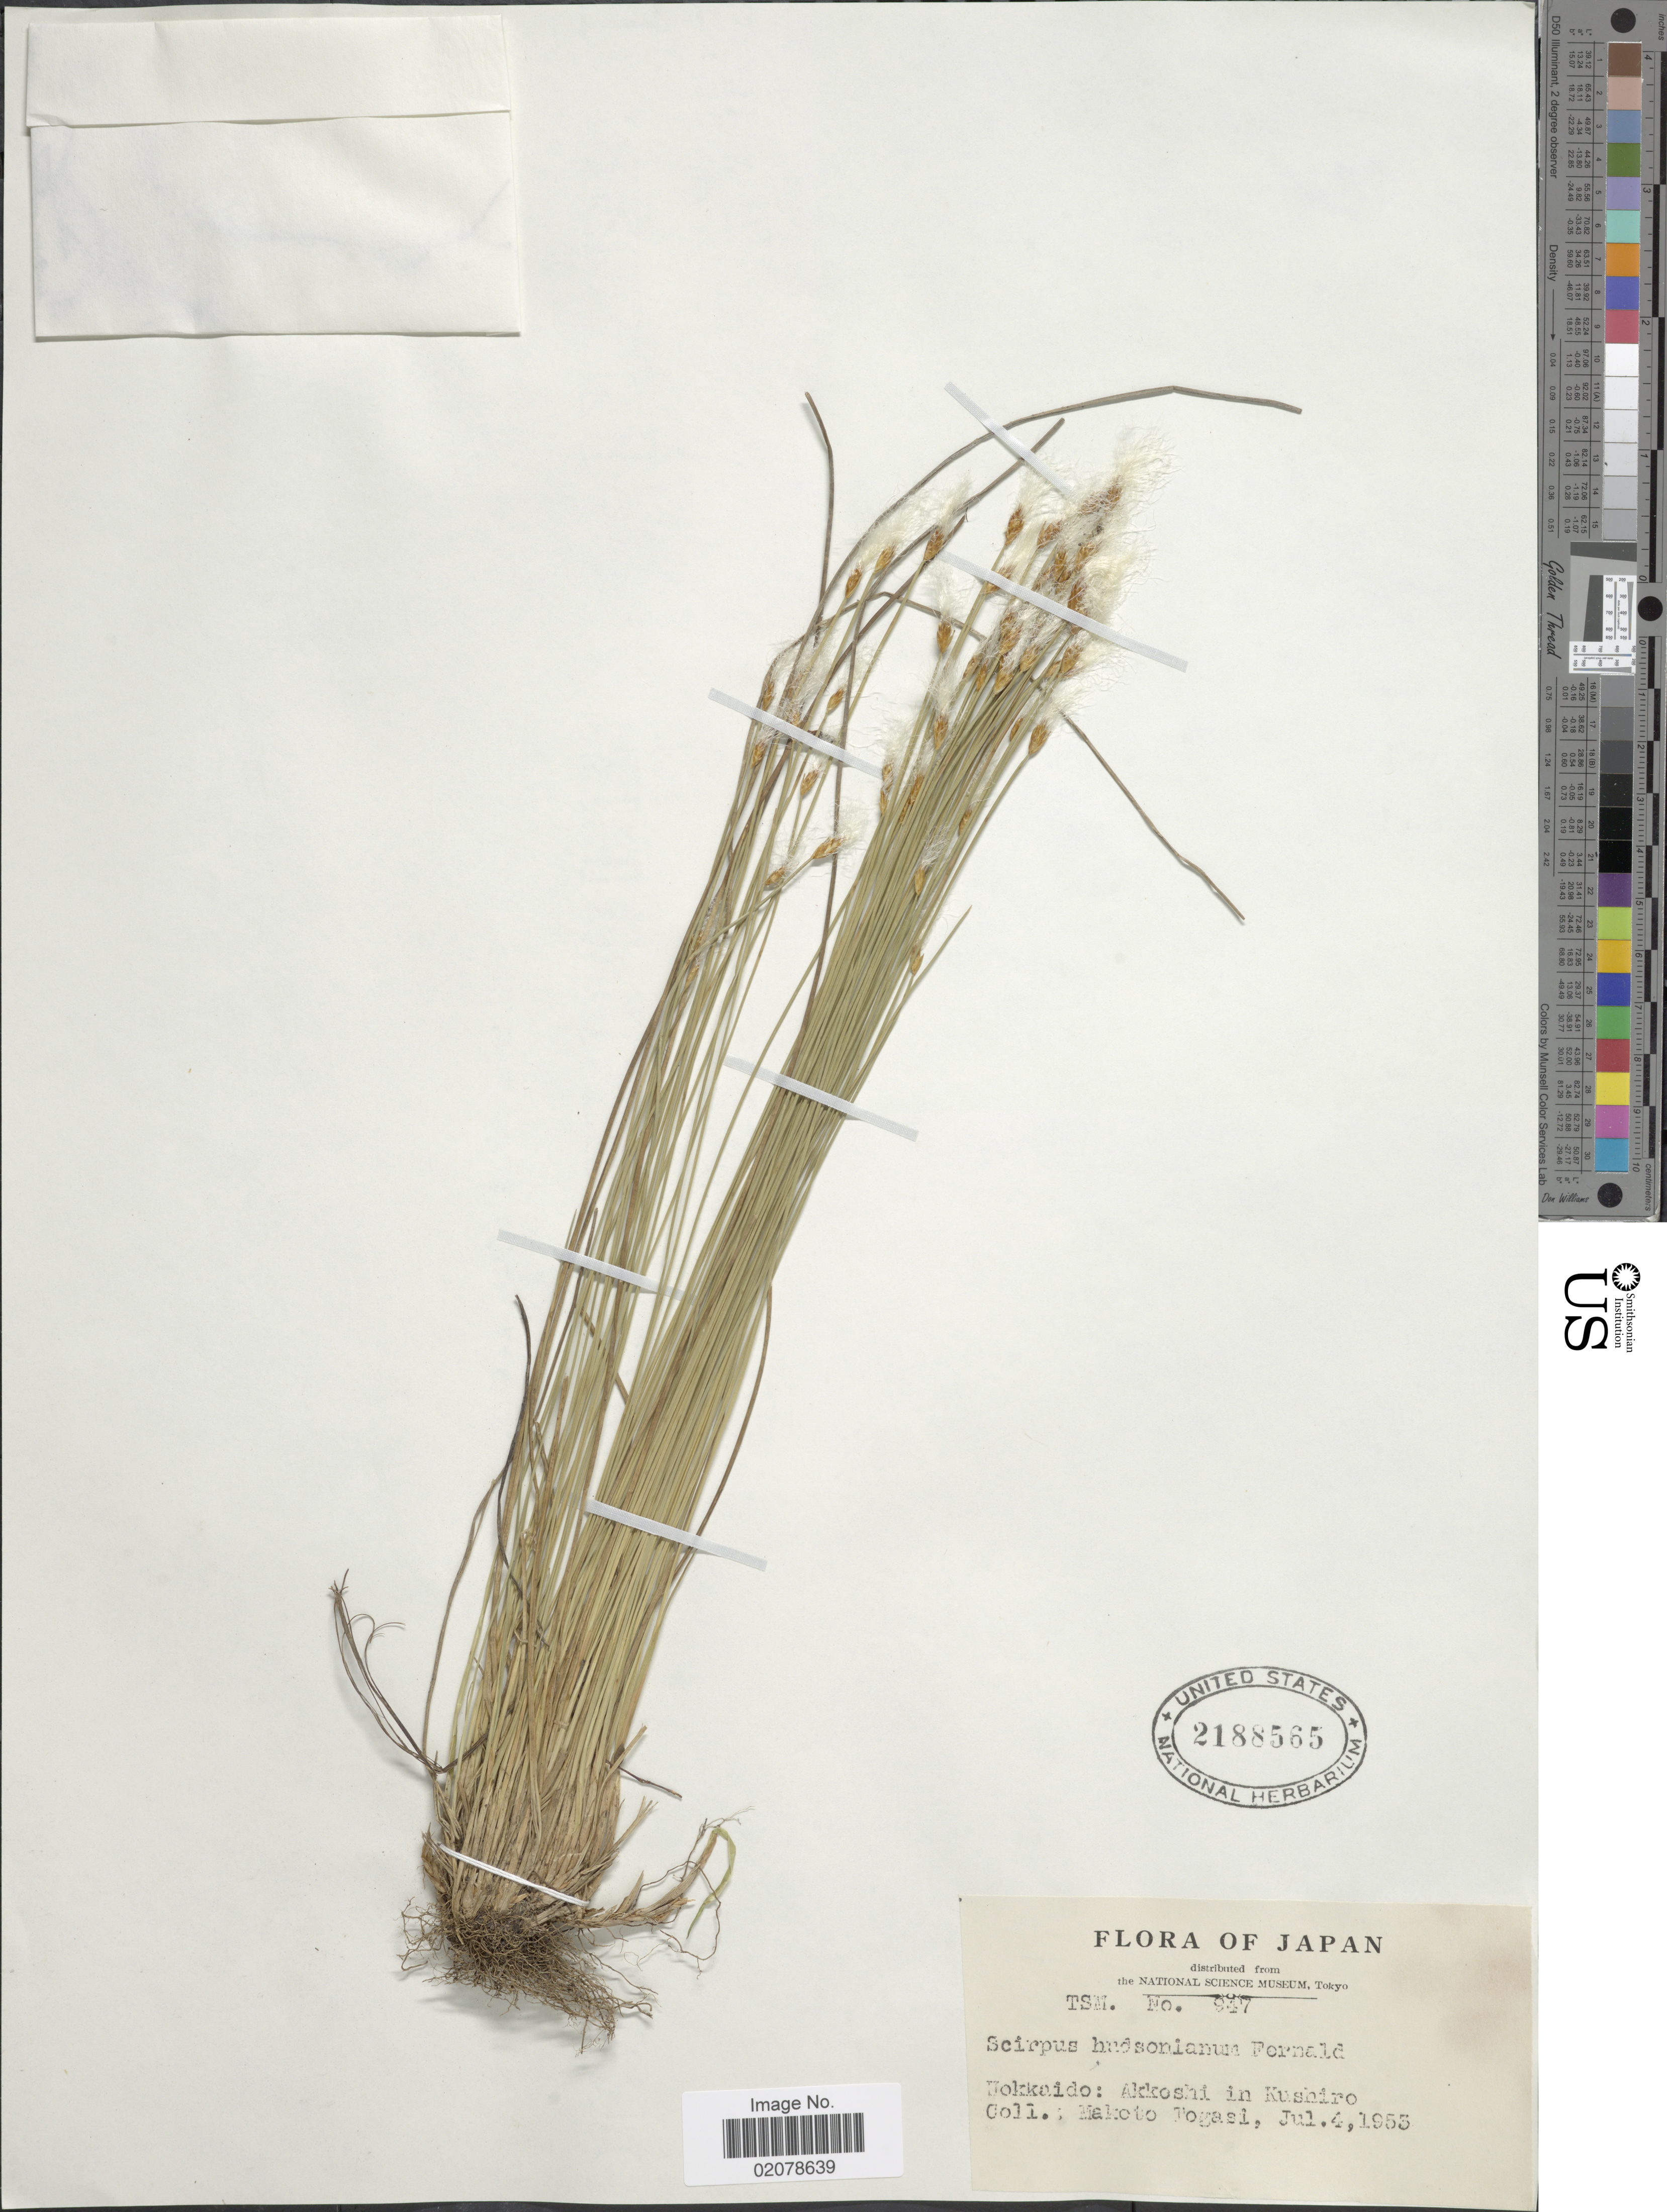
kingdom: Plantae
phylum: Tracheophyta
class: Liliopsida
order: Poales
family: Cyperaceae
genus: Trichophorum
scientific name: Trichophorum alpinum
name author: (L.) Pers.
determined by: Strong, M. T., (US), Smithsonian Institution - National Museum of Natural History (UNITED STATES)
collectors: M. Togasi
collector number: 947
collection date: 1955-07-04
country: Japan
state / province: Hokkaidō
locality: Akkoshi in Kushiro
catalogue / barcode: US 2188565